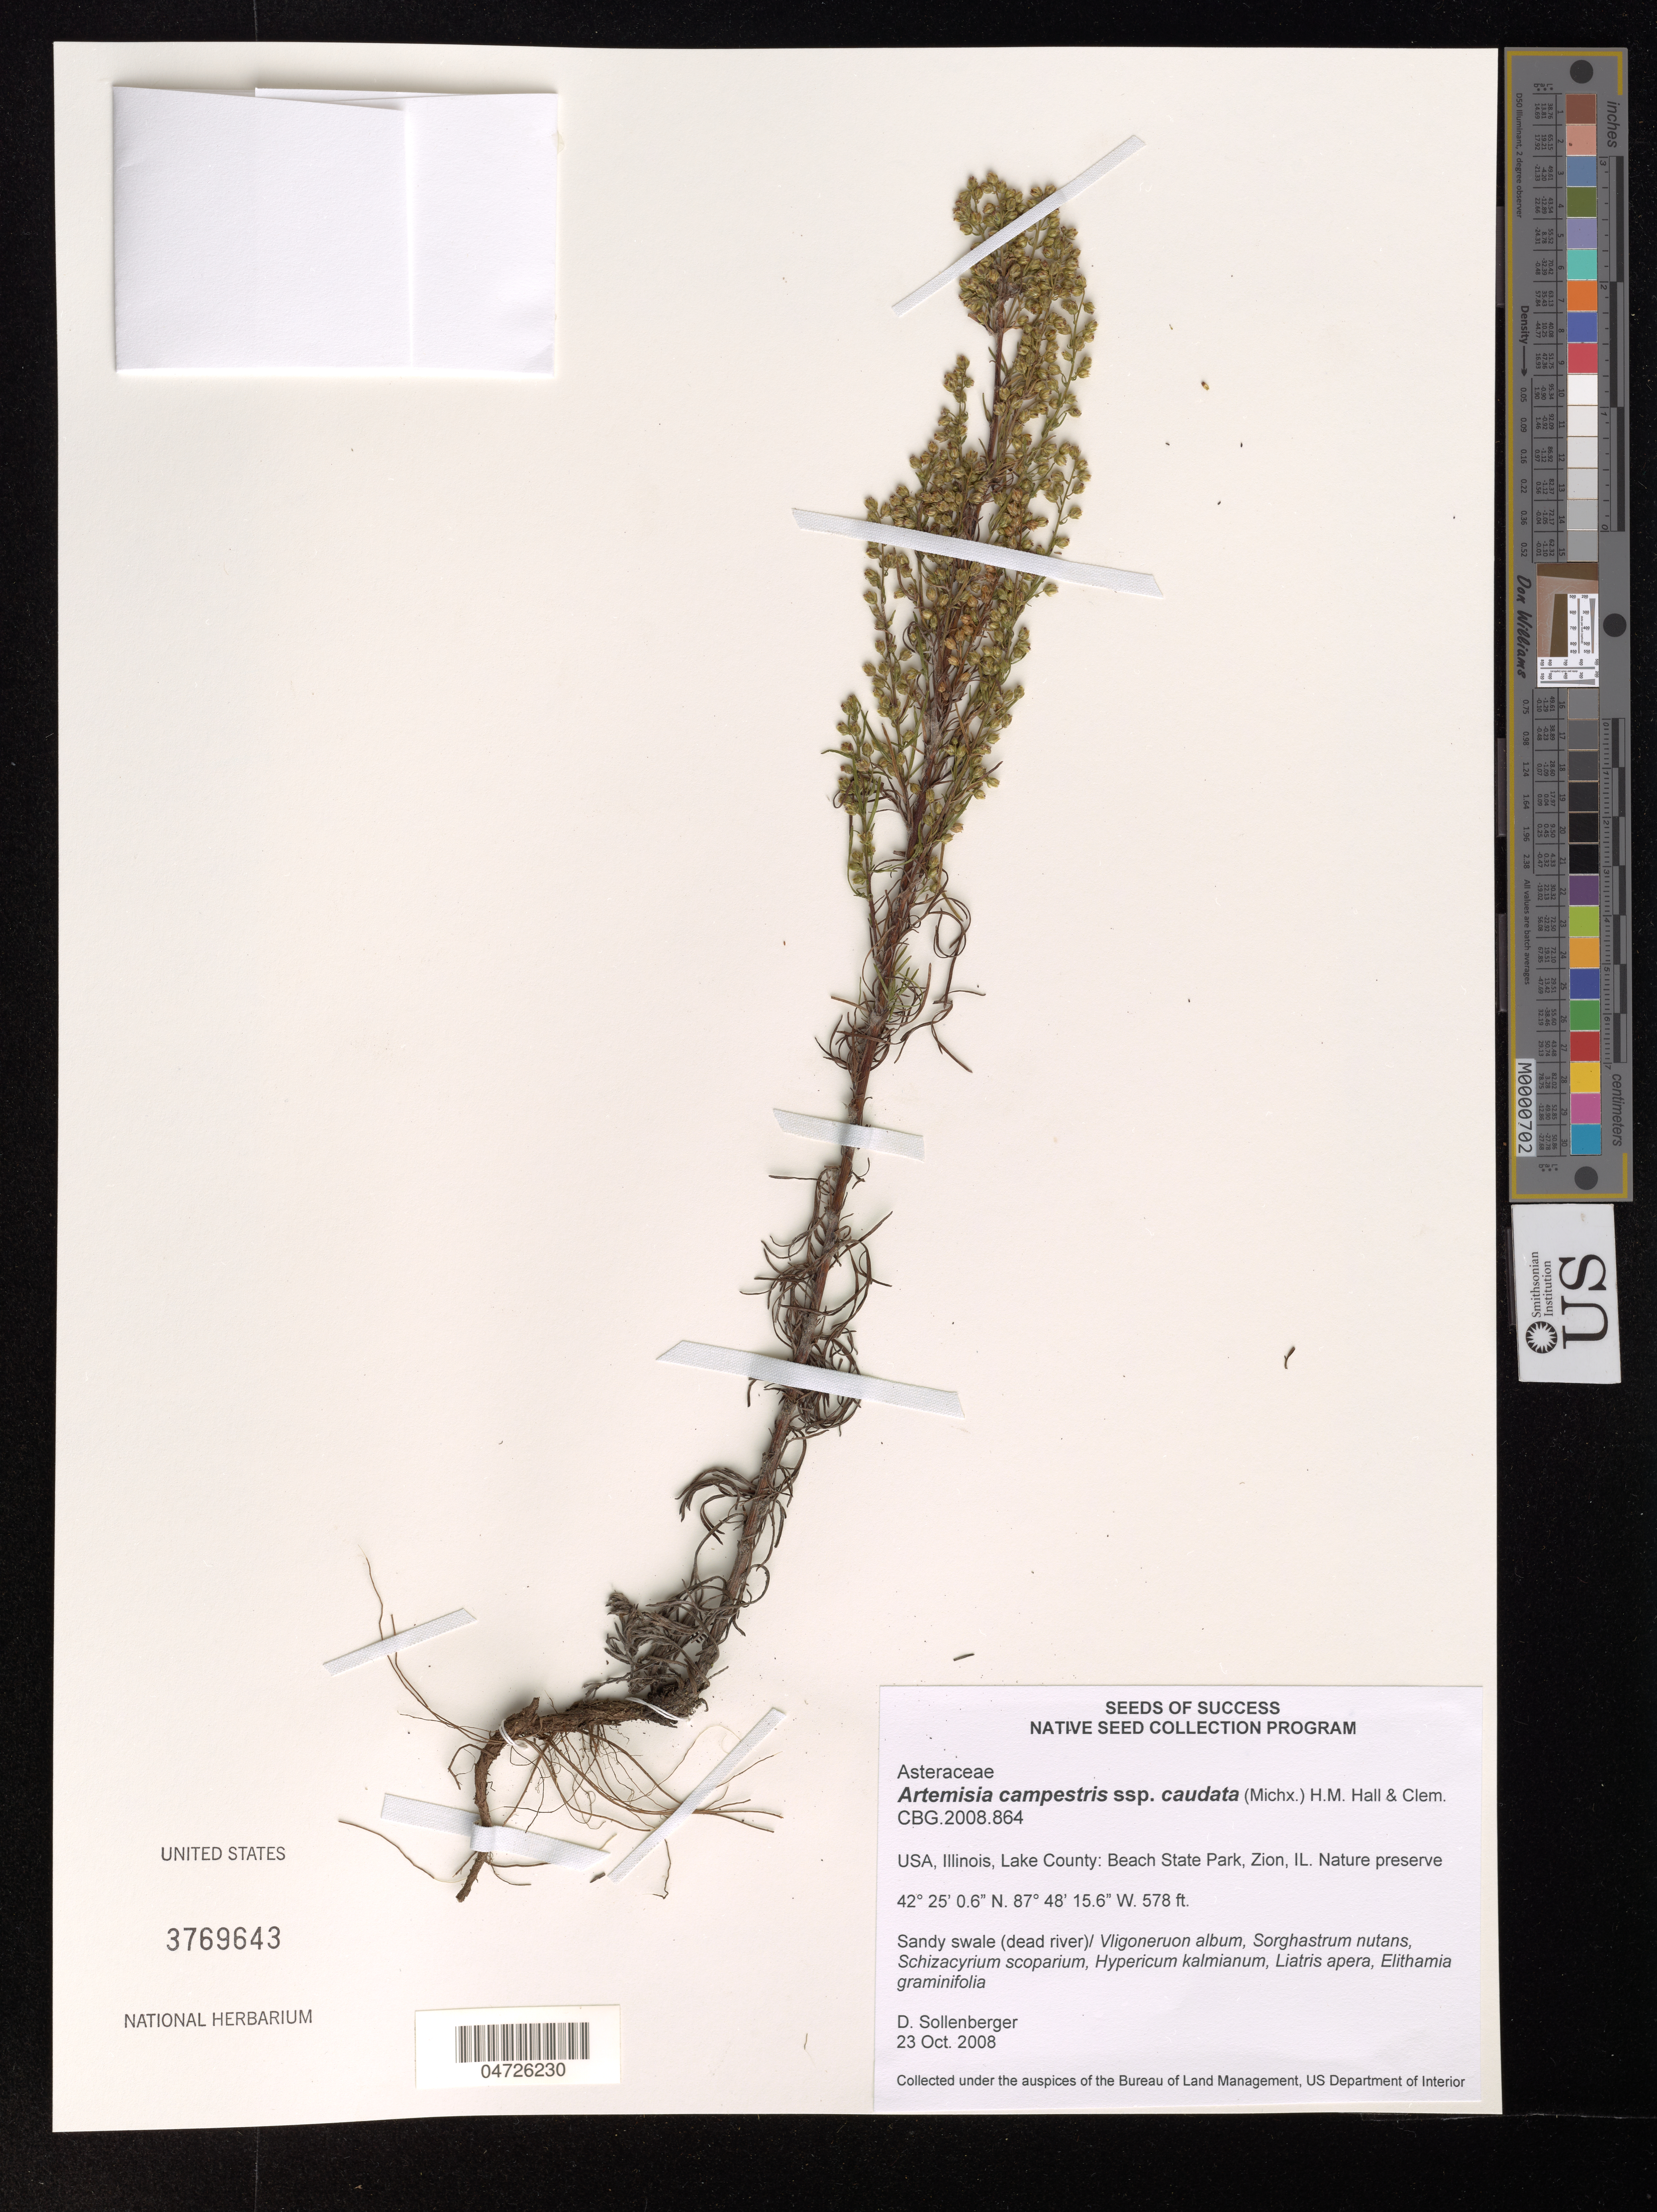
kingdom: Plantae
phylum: Tracheophyta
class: Magnoliopsida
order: Asterales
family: Asteraceae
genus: Artemisia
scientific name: Artemisia campestris subsp. caudata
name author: (Michx.) H.M. Hall & Clem.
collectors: D. Sollenberger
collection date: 2008-10-23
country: United States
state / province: Illinois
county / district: Lake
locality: Lake County: Beach State Park, Zion. Nature preserve.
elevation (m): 176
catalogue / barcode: US 3769643